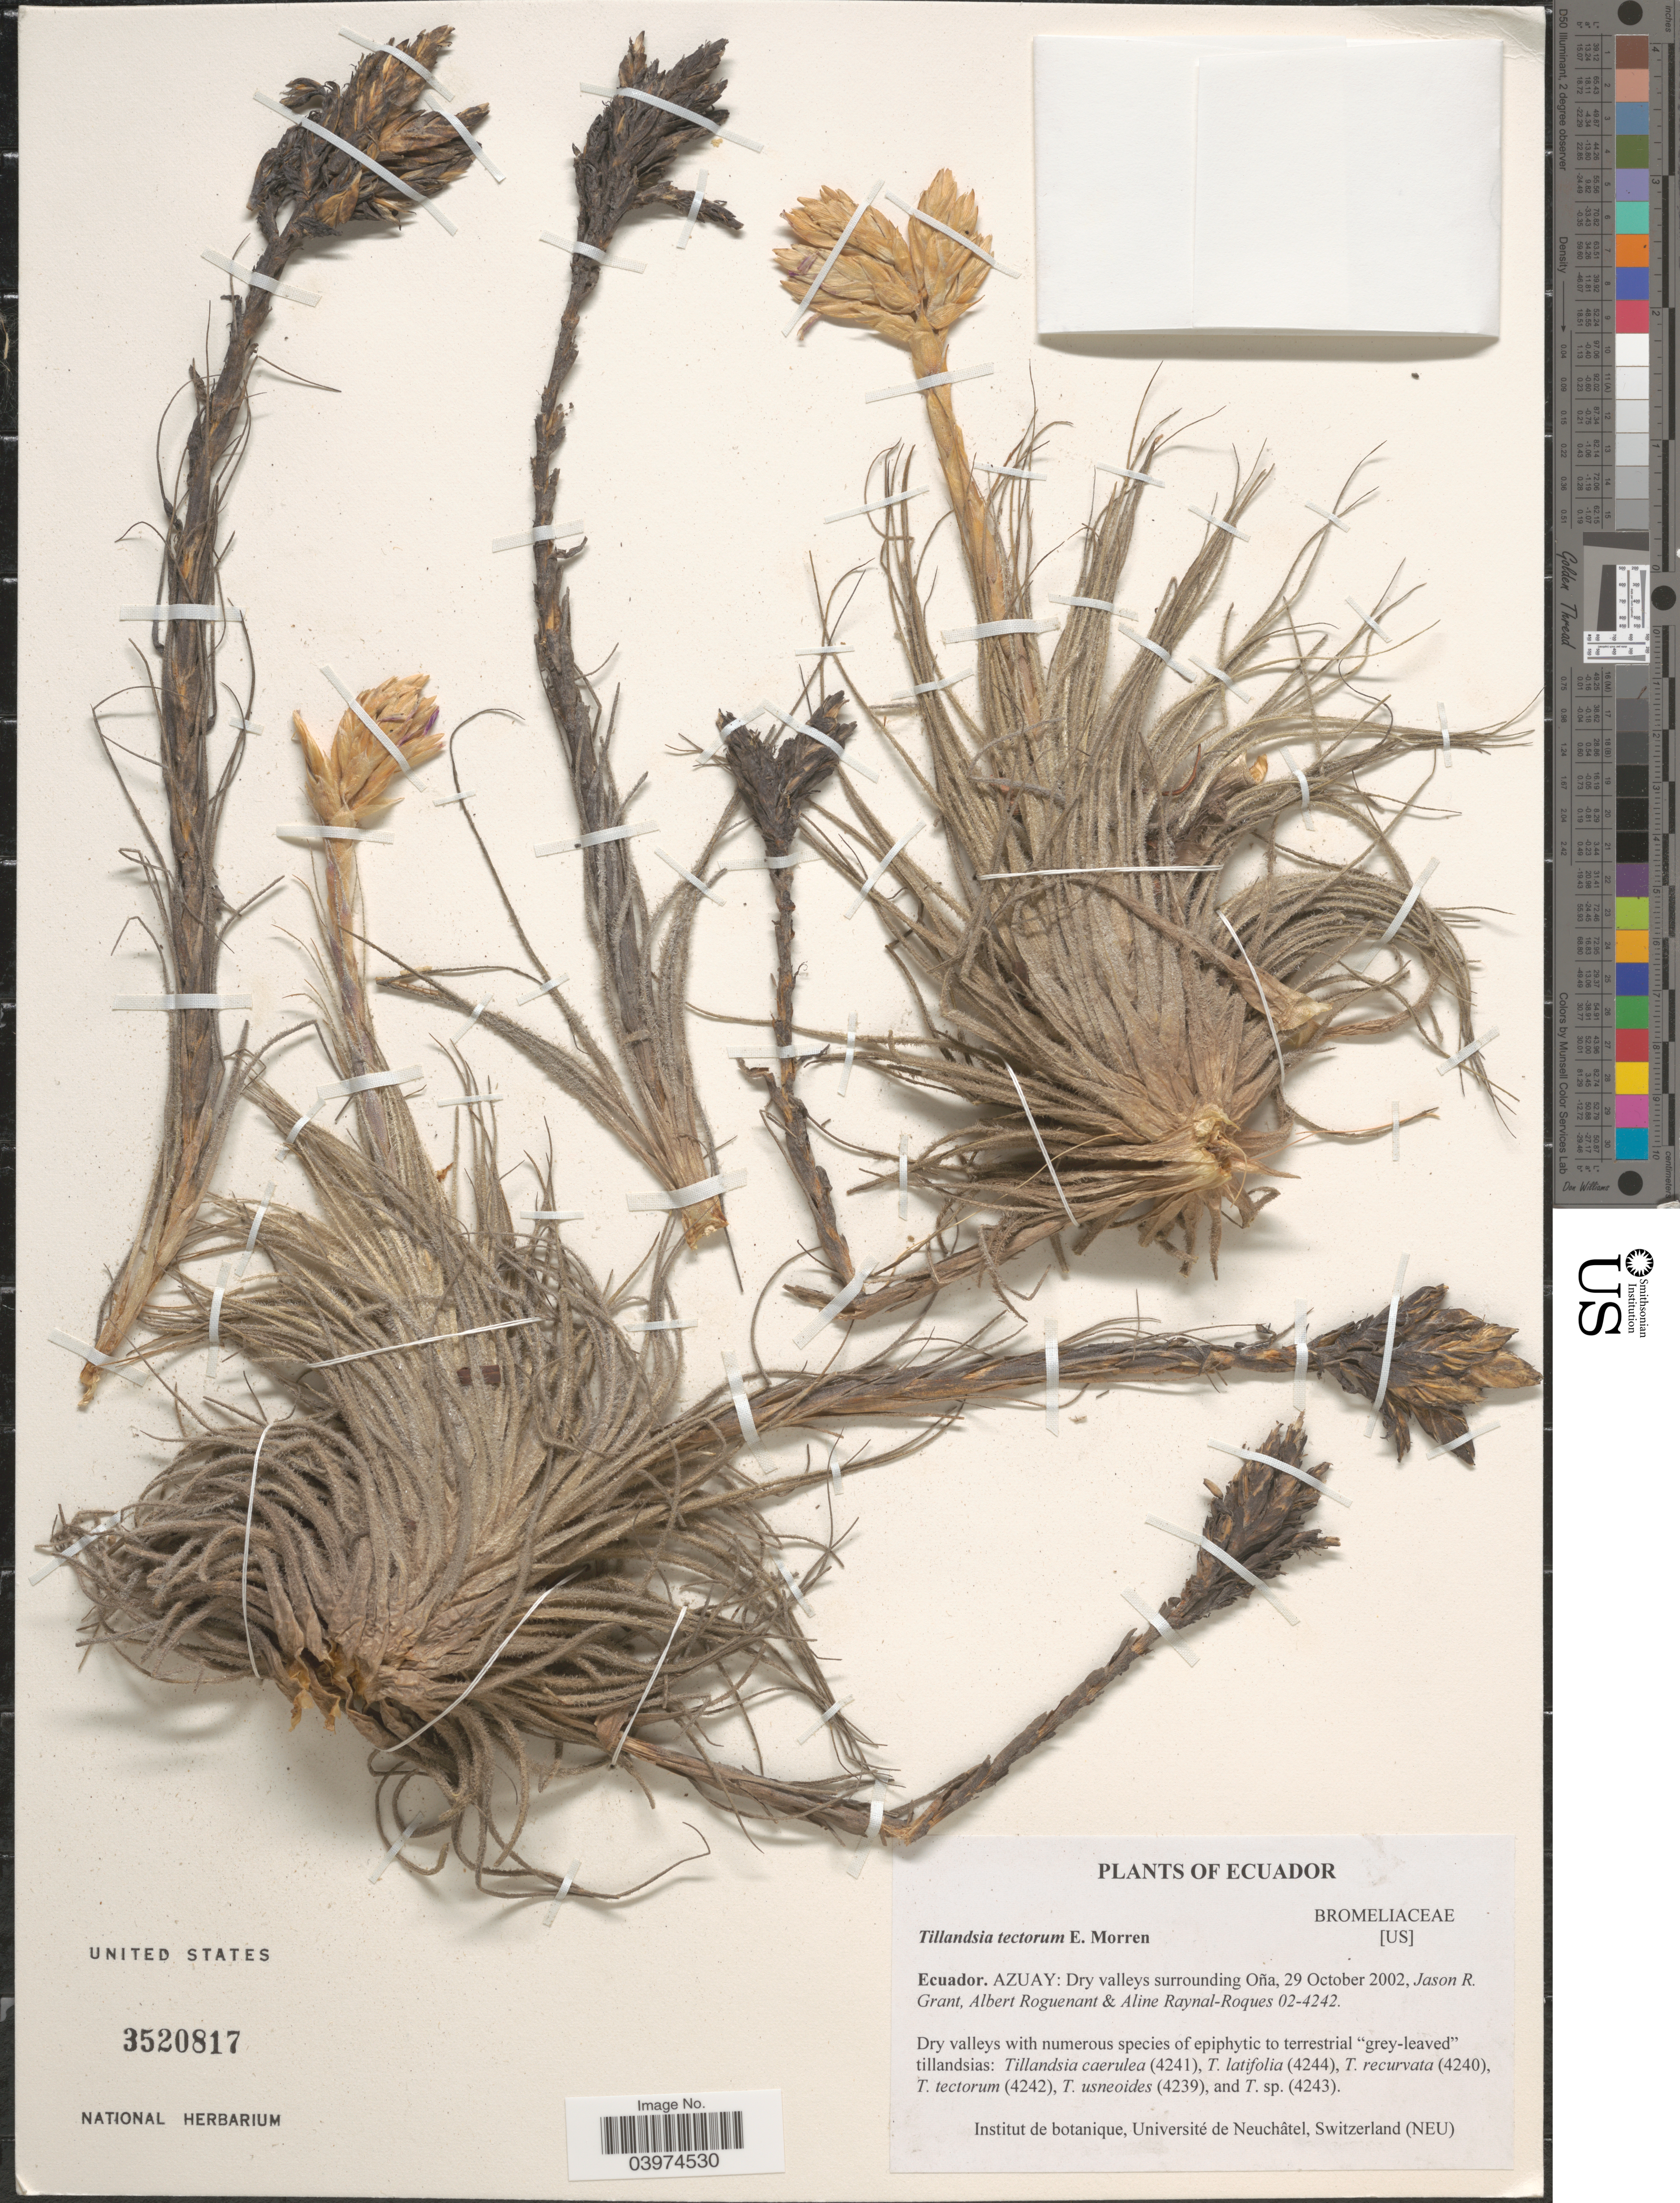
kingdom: Plantae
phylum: Tracheophyta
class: Liliopsida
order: Poales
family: Bromeliaceae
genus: Tillandsia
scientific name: Tillandsia tectorum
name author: É. Morren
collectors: J. R. Grant, A. Roguenant & A. M. Raynal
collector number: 02-4242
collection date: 2002-10-29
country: Ecuador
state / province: Azuay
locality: Dry valleys surrounding Oña.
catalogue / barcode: US 3520817